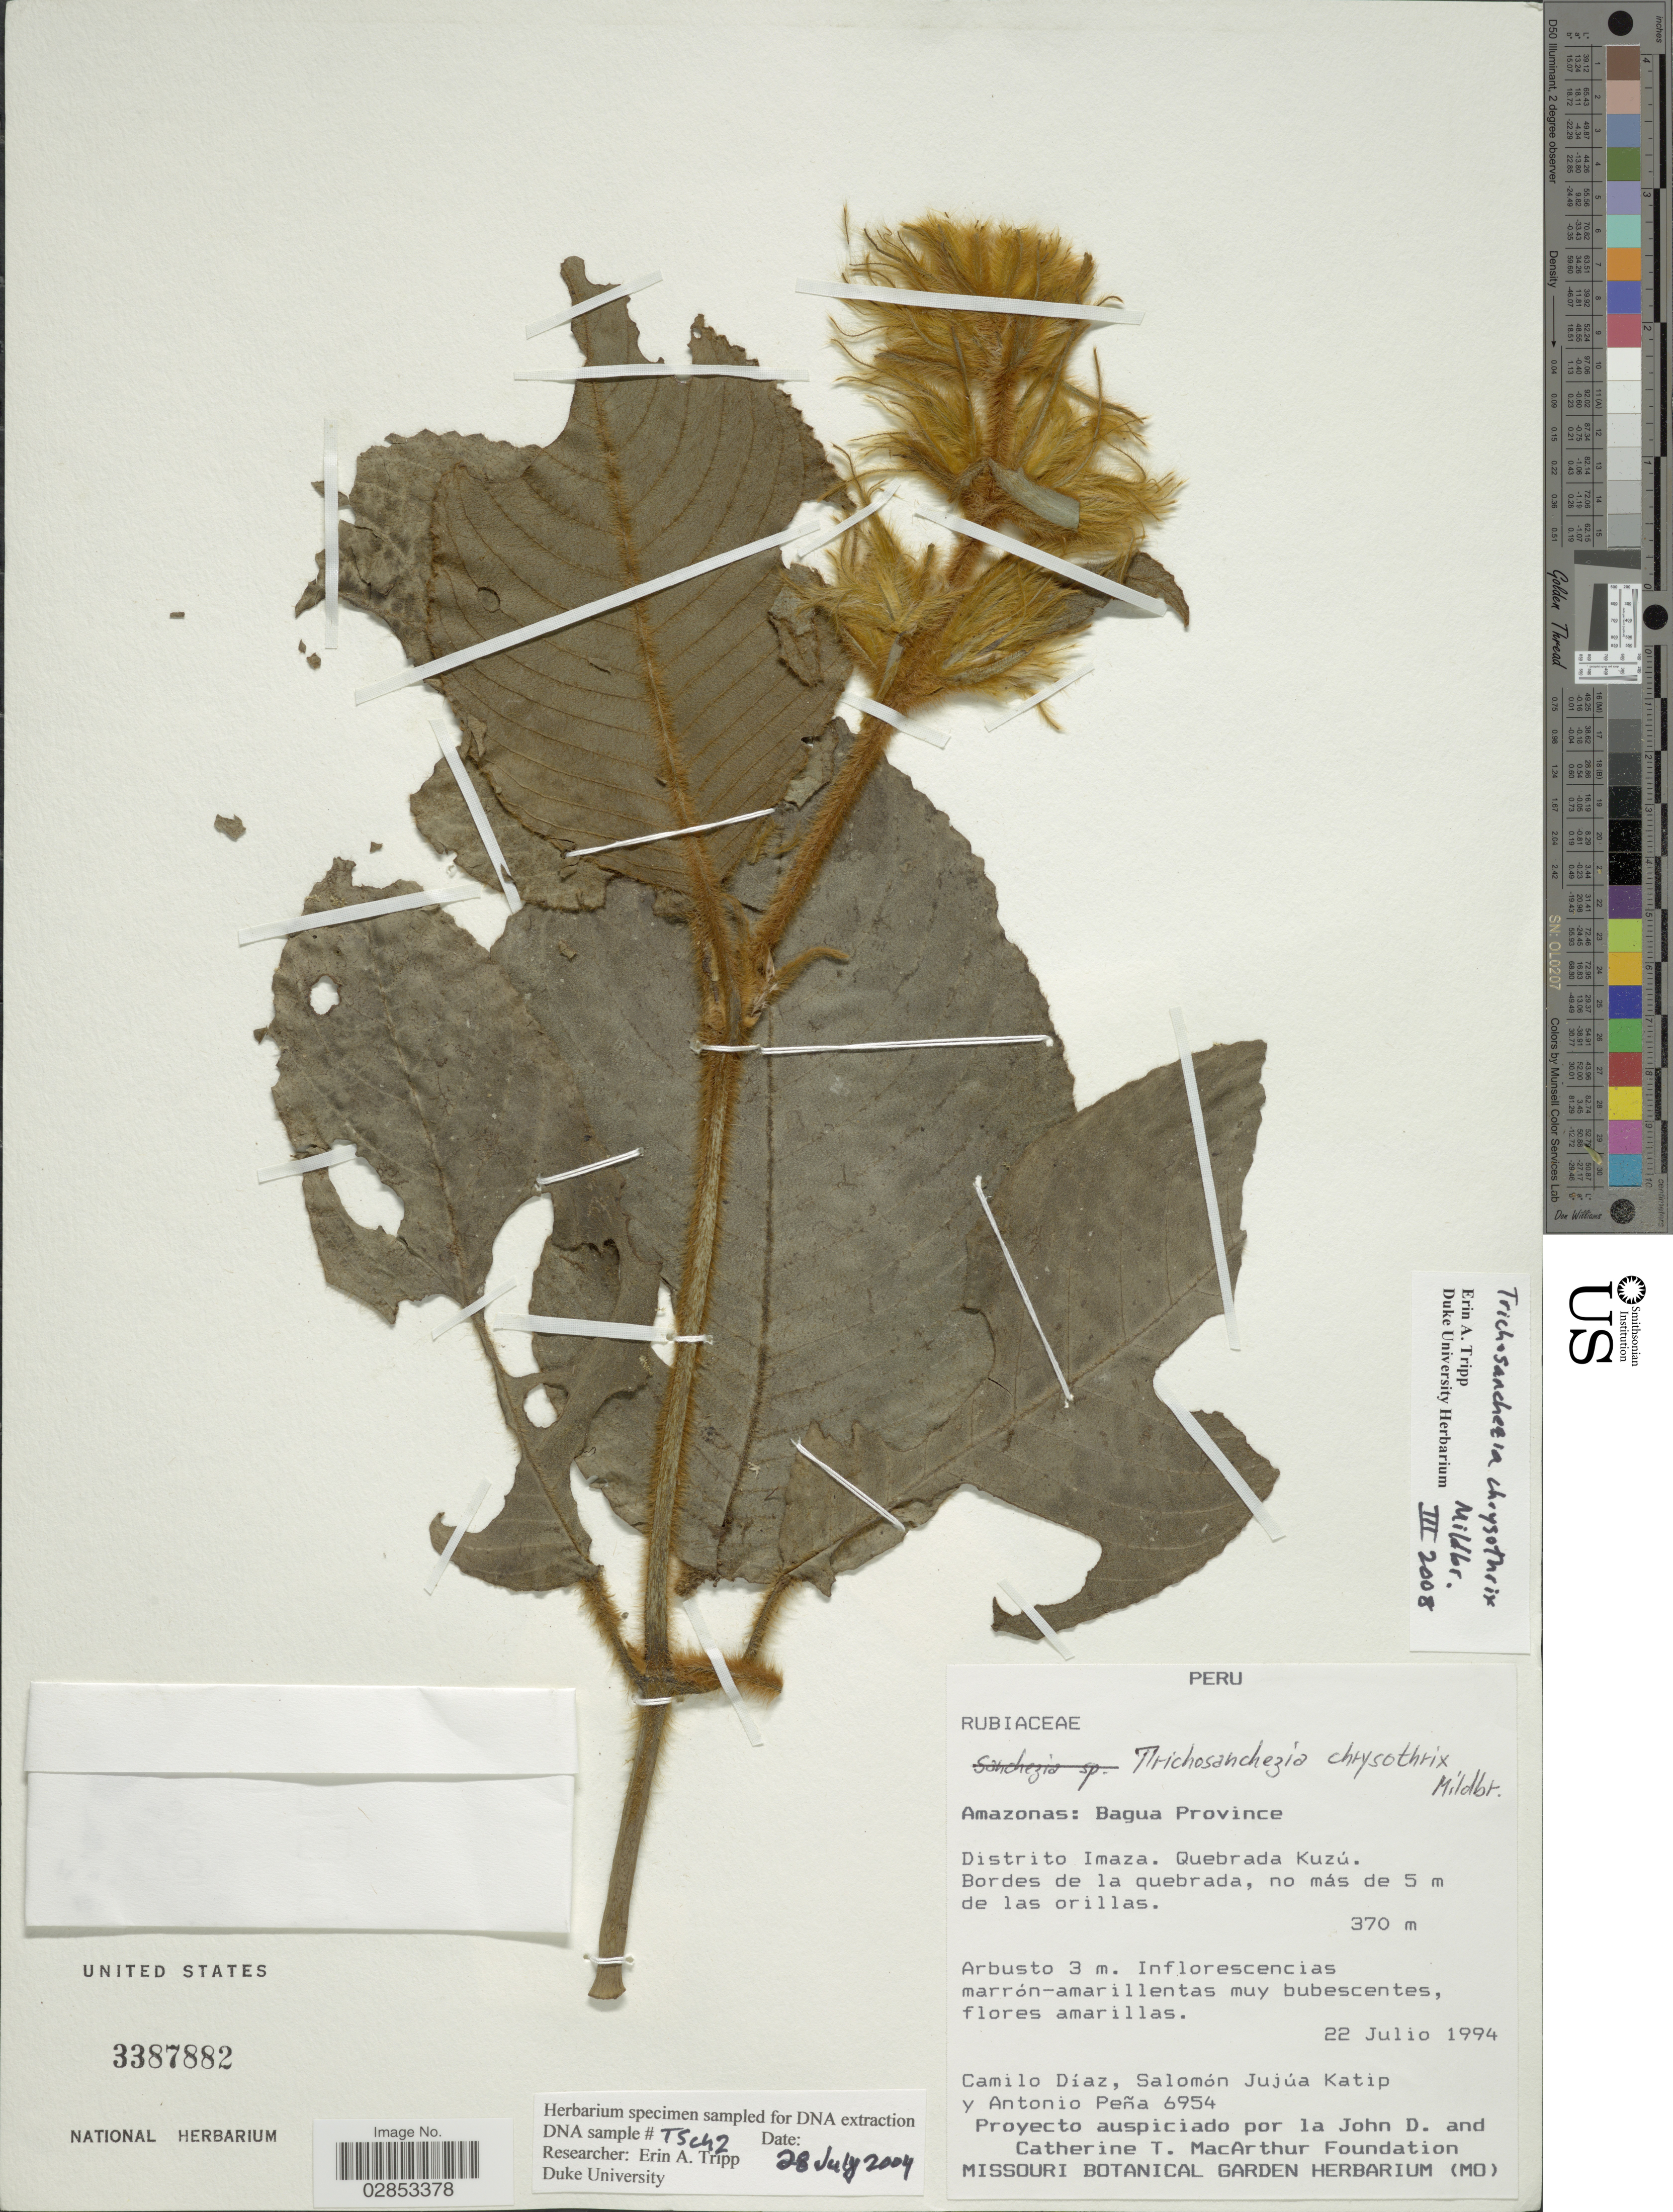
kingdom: Plantae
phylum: Tracheophyta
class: Magnoliopsida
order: Lamiales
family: Acanthaceae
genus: Trichosanchezia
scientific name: Trichosanchezia chrysothrix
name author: Mildbr.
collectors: C. Díaz, S. Jujúa Katip & A. Peña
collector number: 6954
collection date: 1994-07-22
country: Peru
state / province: Amazonas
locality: Bagua Province. Dtto. Imaza. Quebrada Kuzú.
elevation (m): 370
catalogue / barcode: US 3387882